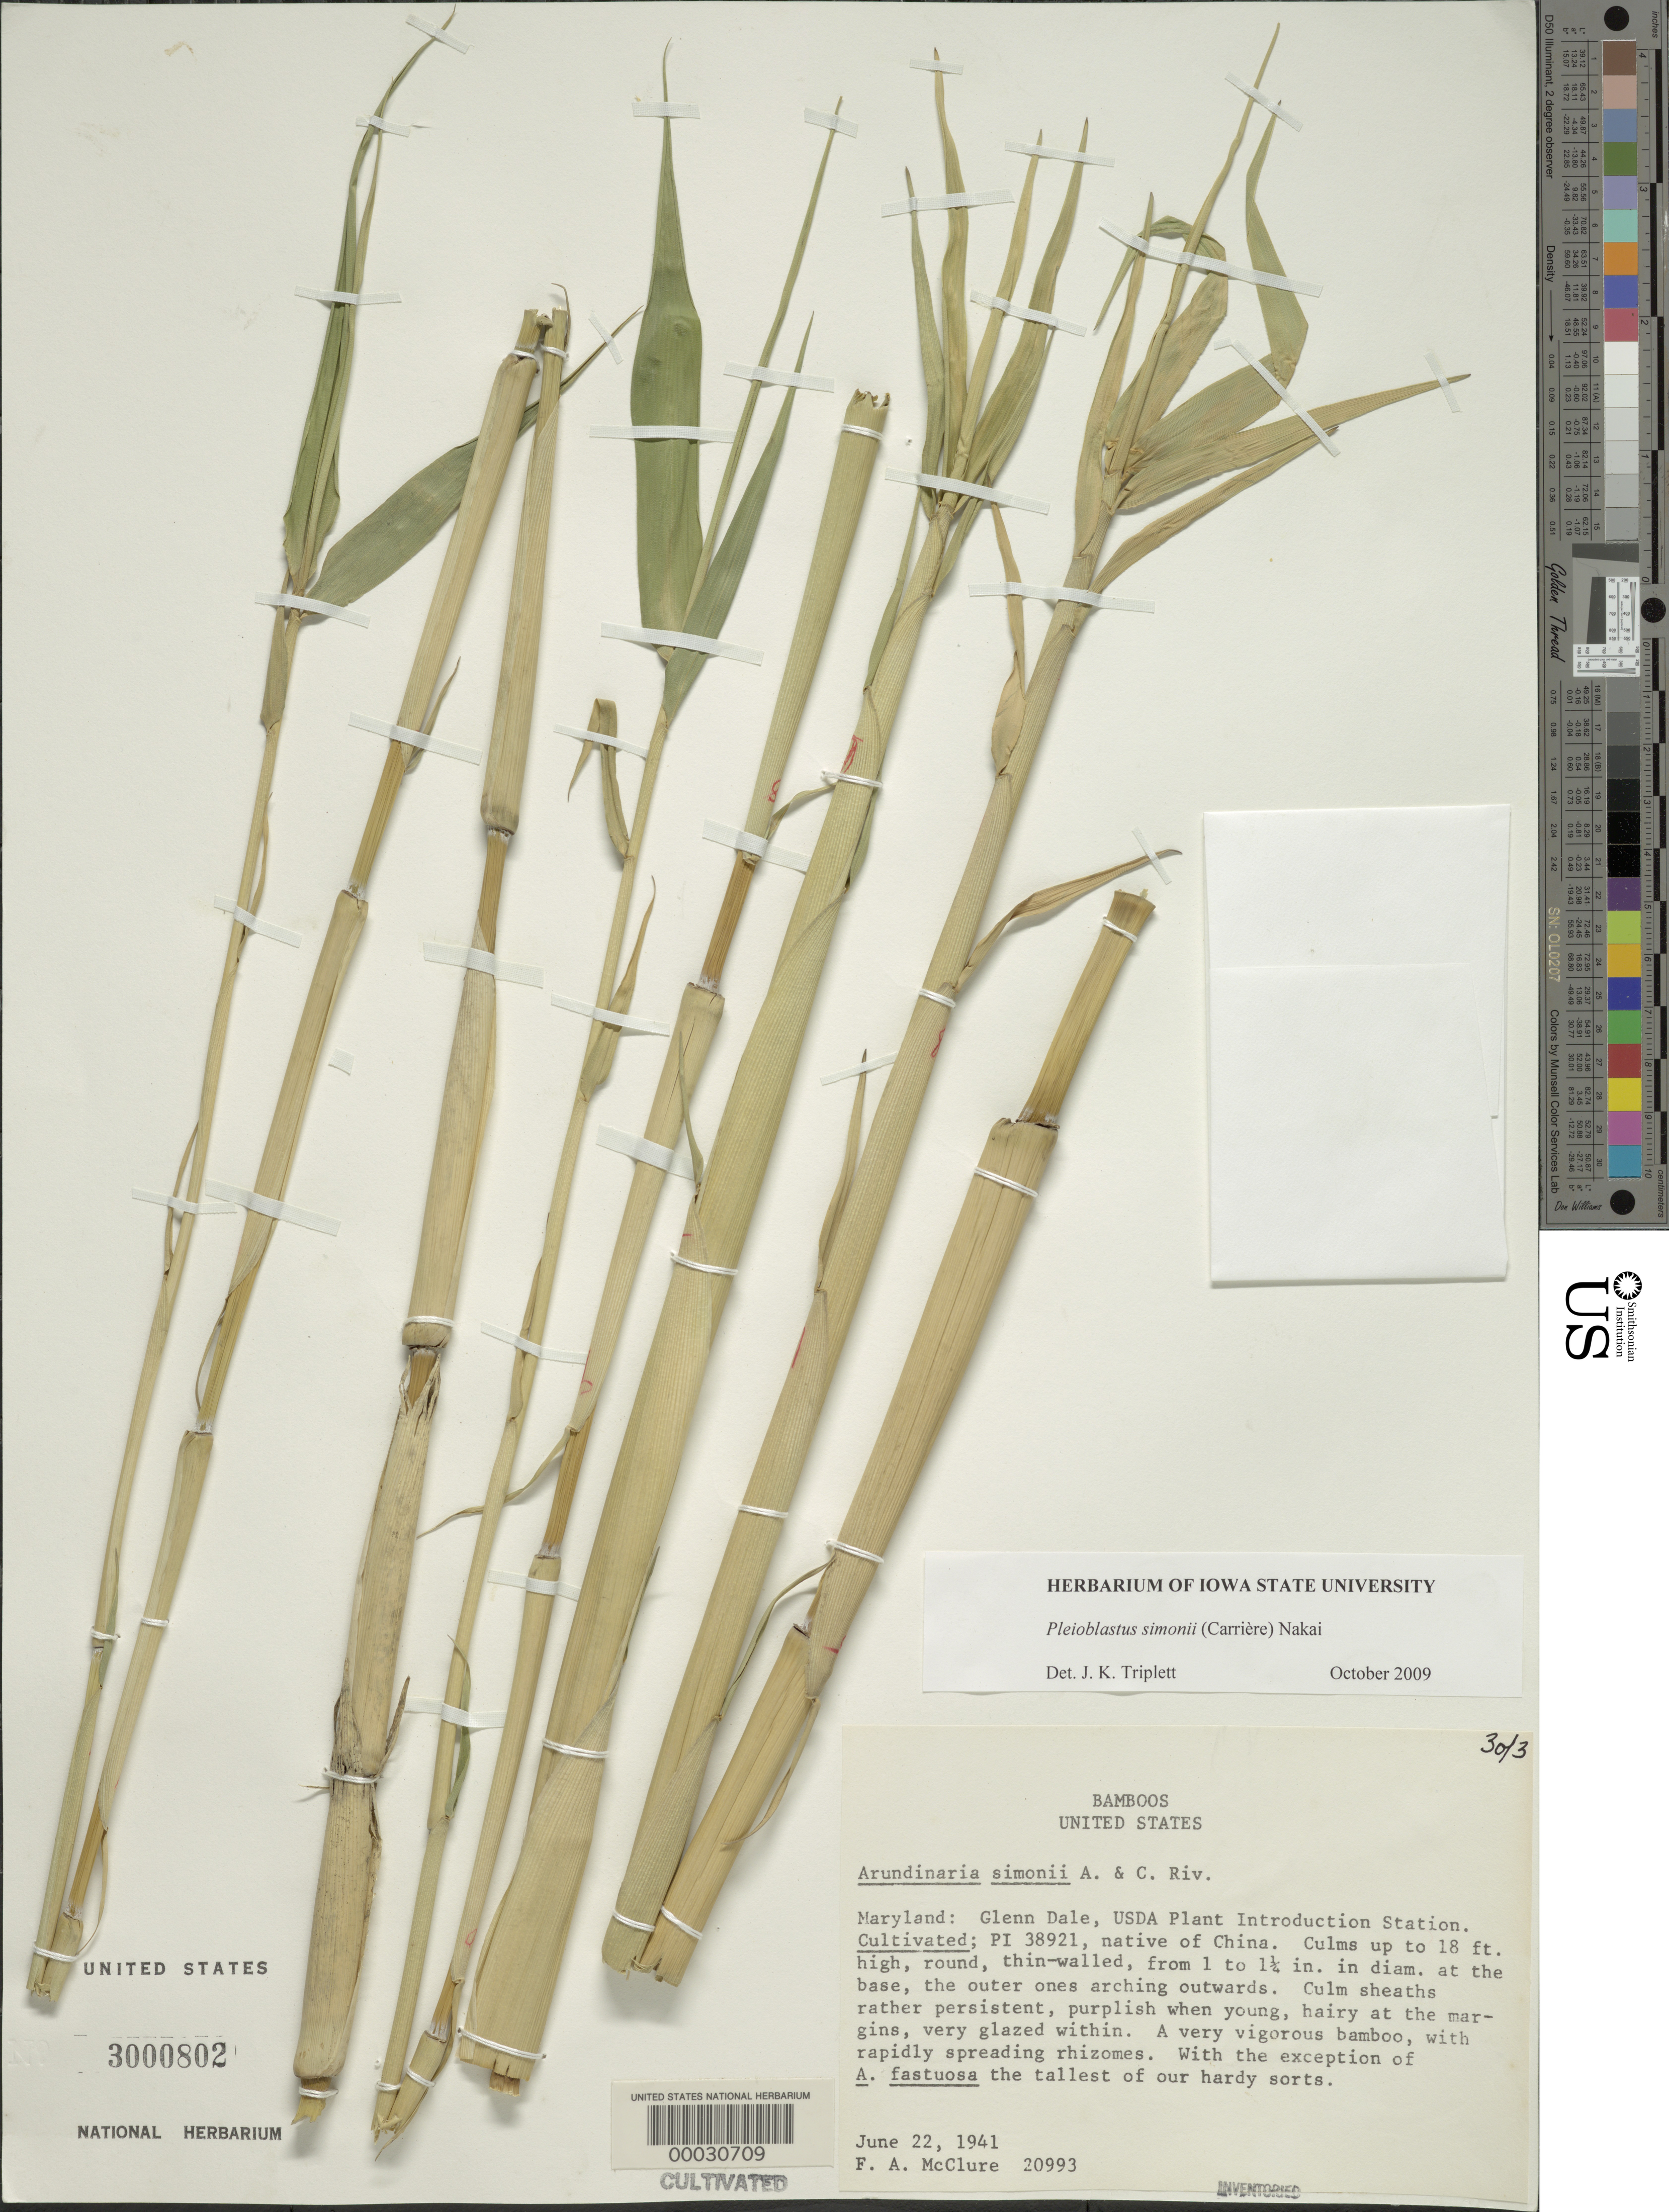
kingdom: Plantae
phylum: Tracheophyta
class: Liliopsida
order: Poales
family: Poaceae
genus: Pleioblastus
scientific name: Pleioblastus simonii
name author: (Carrière) Nakai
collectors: F. A. McClure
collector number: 20993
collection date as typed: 22 Jun 1941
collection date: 1941-06-22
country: United States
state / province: Maryland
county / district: Prince George's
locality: Usda plant introduction station glenn dale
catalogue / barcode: US 3000802